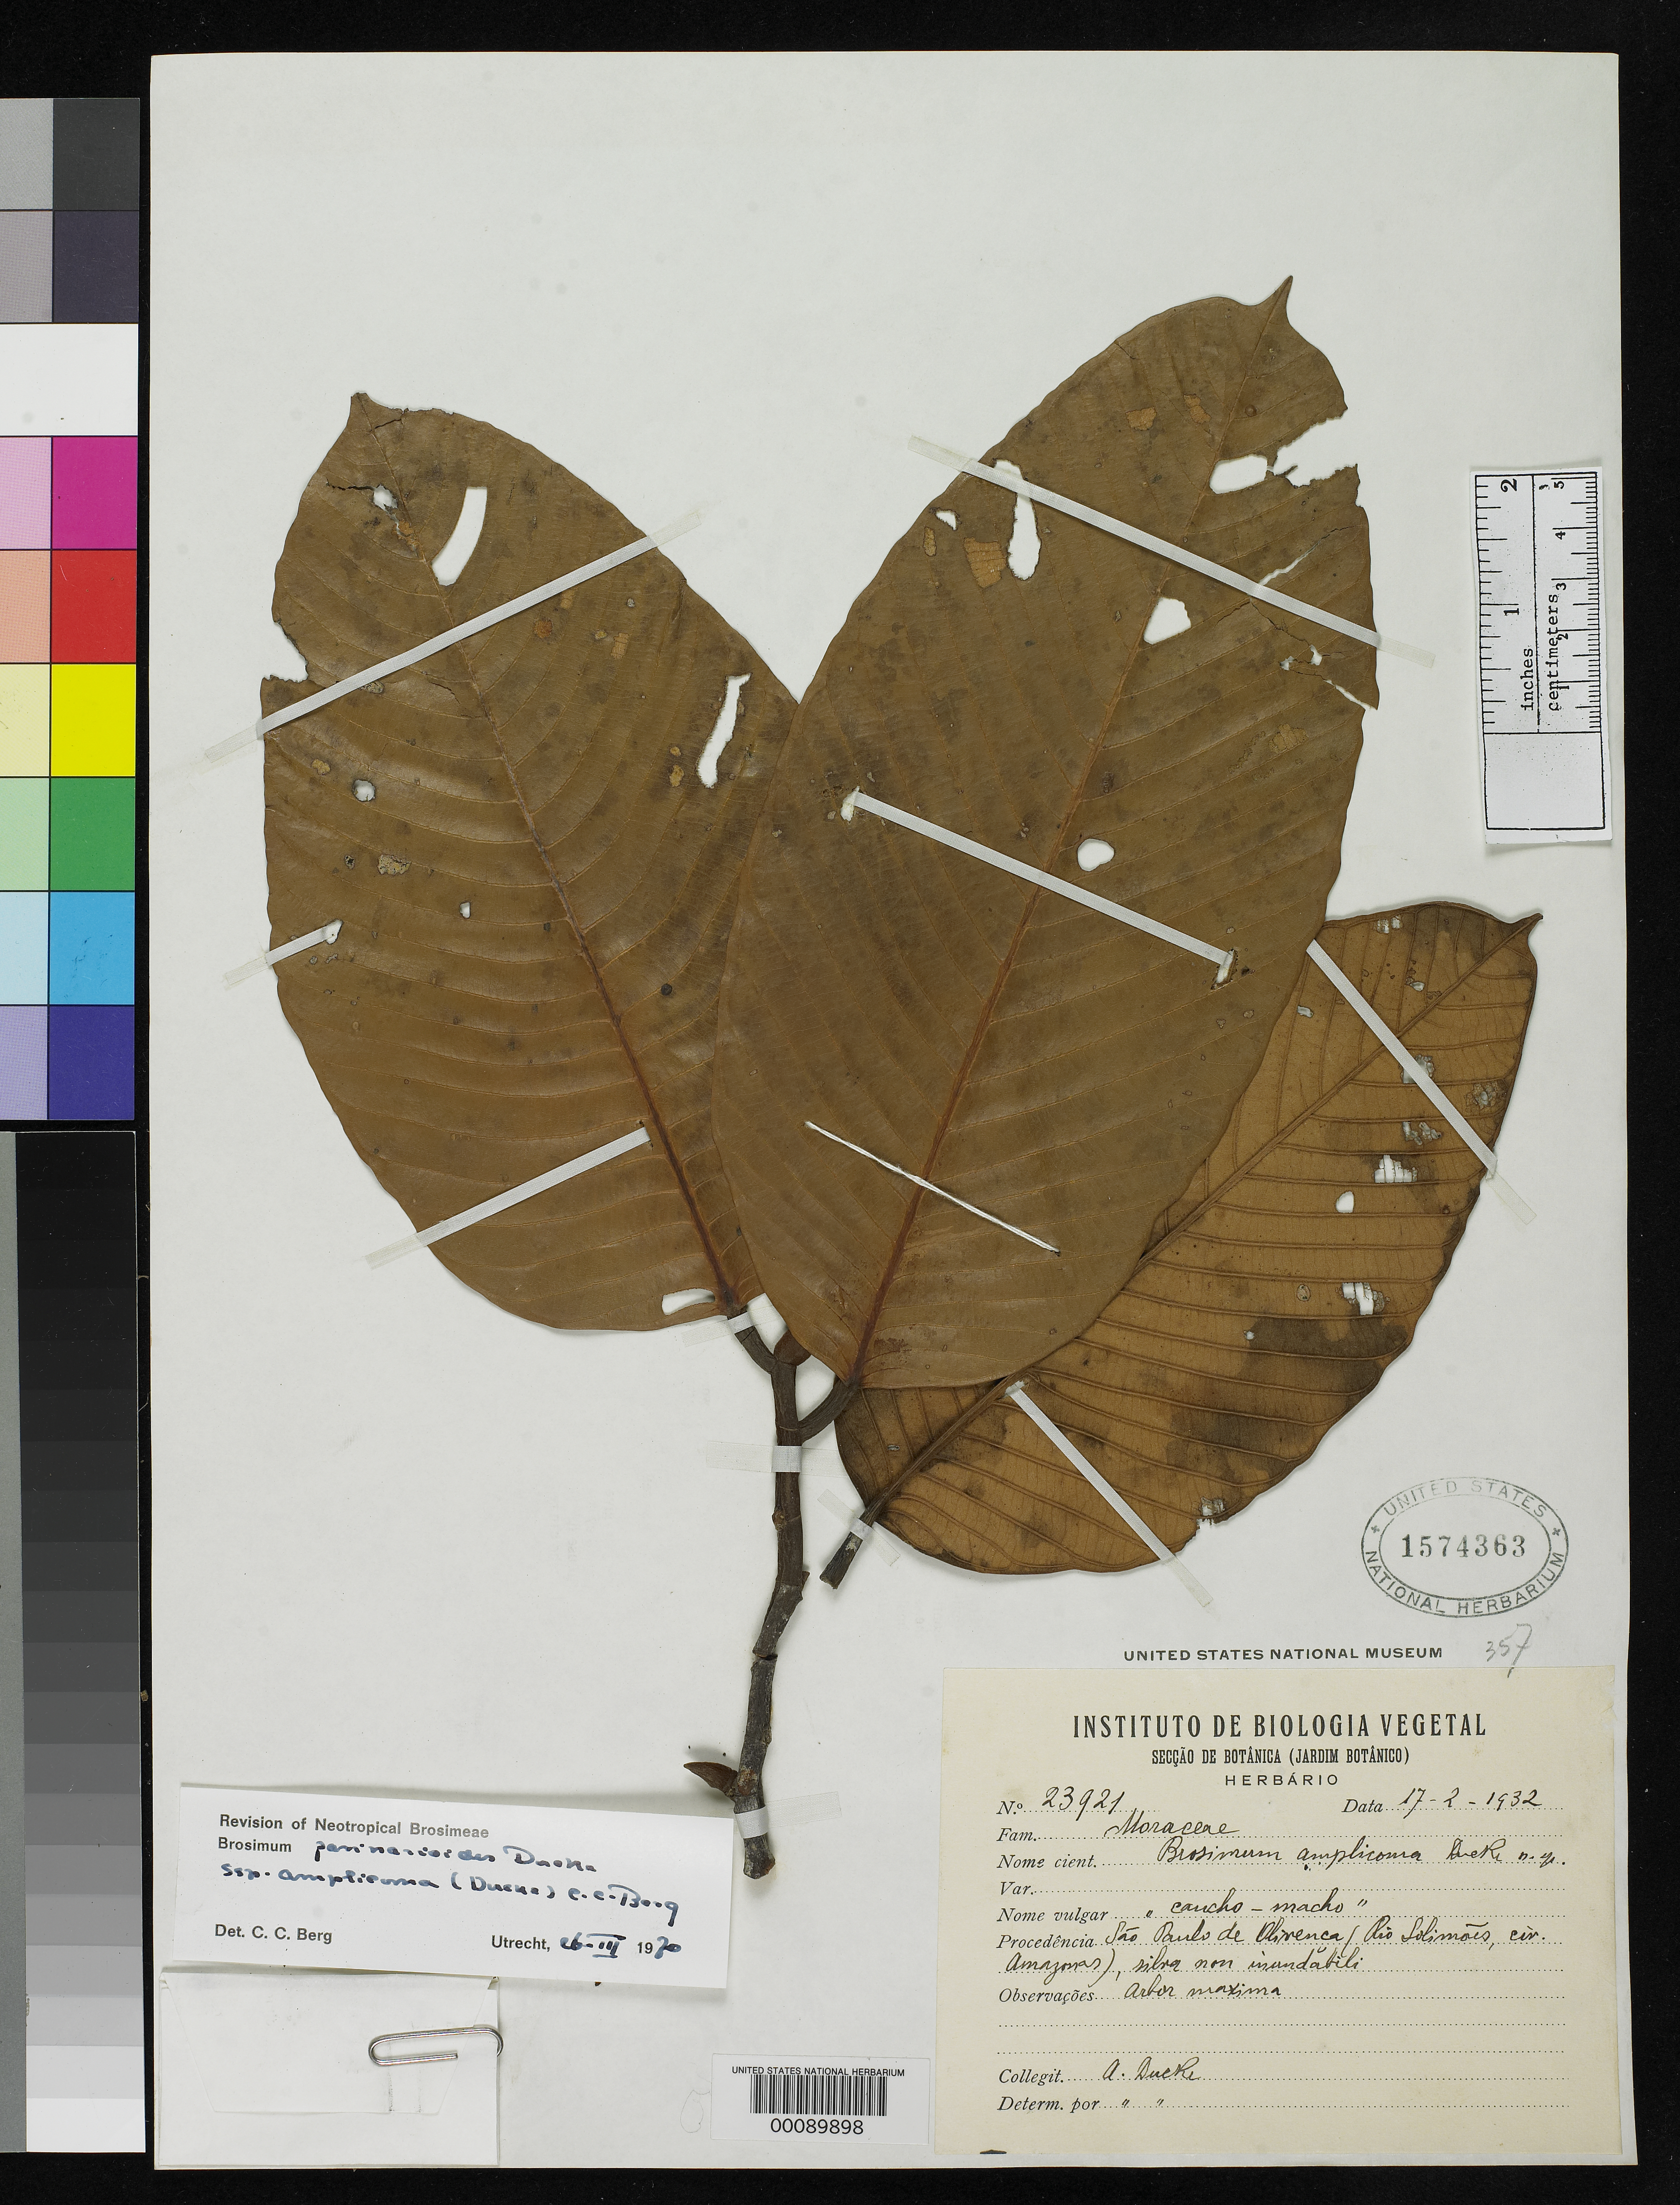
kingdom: Plantae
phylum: Tracheophyta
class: Magnoliopsida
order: Rosales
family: Moraceae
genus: Brosimum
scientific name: Brosimum amplicoma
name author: Ducke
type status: Type Collection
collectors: A. Ducke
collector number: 23921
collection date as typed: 17 Feb 1932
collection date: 1932-02-17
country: Brazil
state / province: Amazonas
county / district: São Paulo de Olivença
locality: Rio Solimoes.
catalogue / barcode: US 1574363